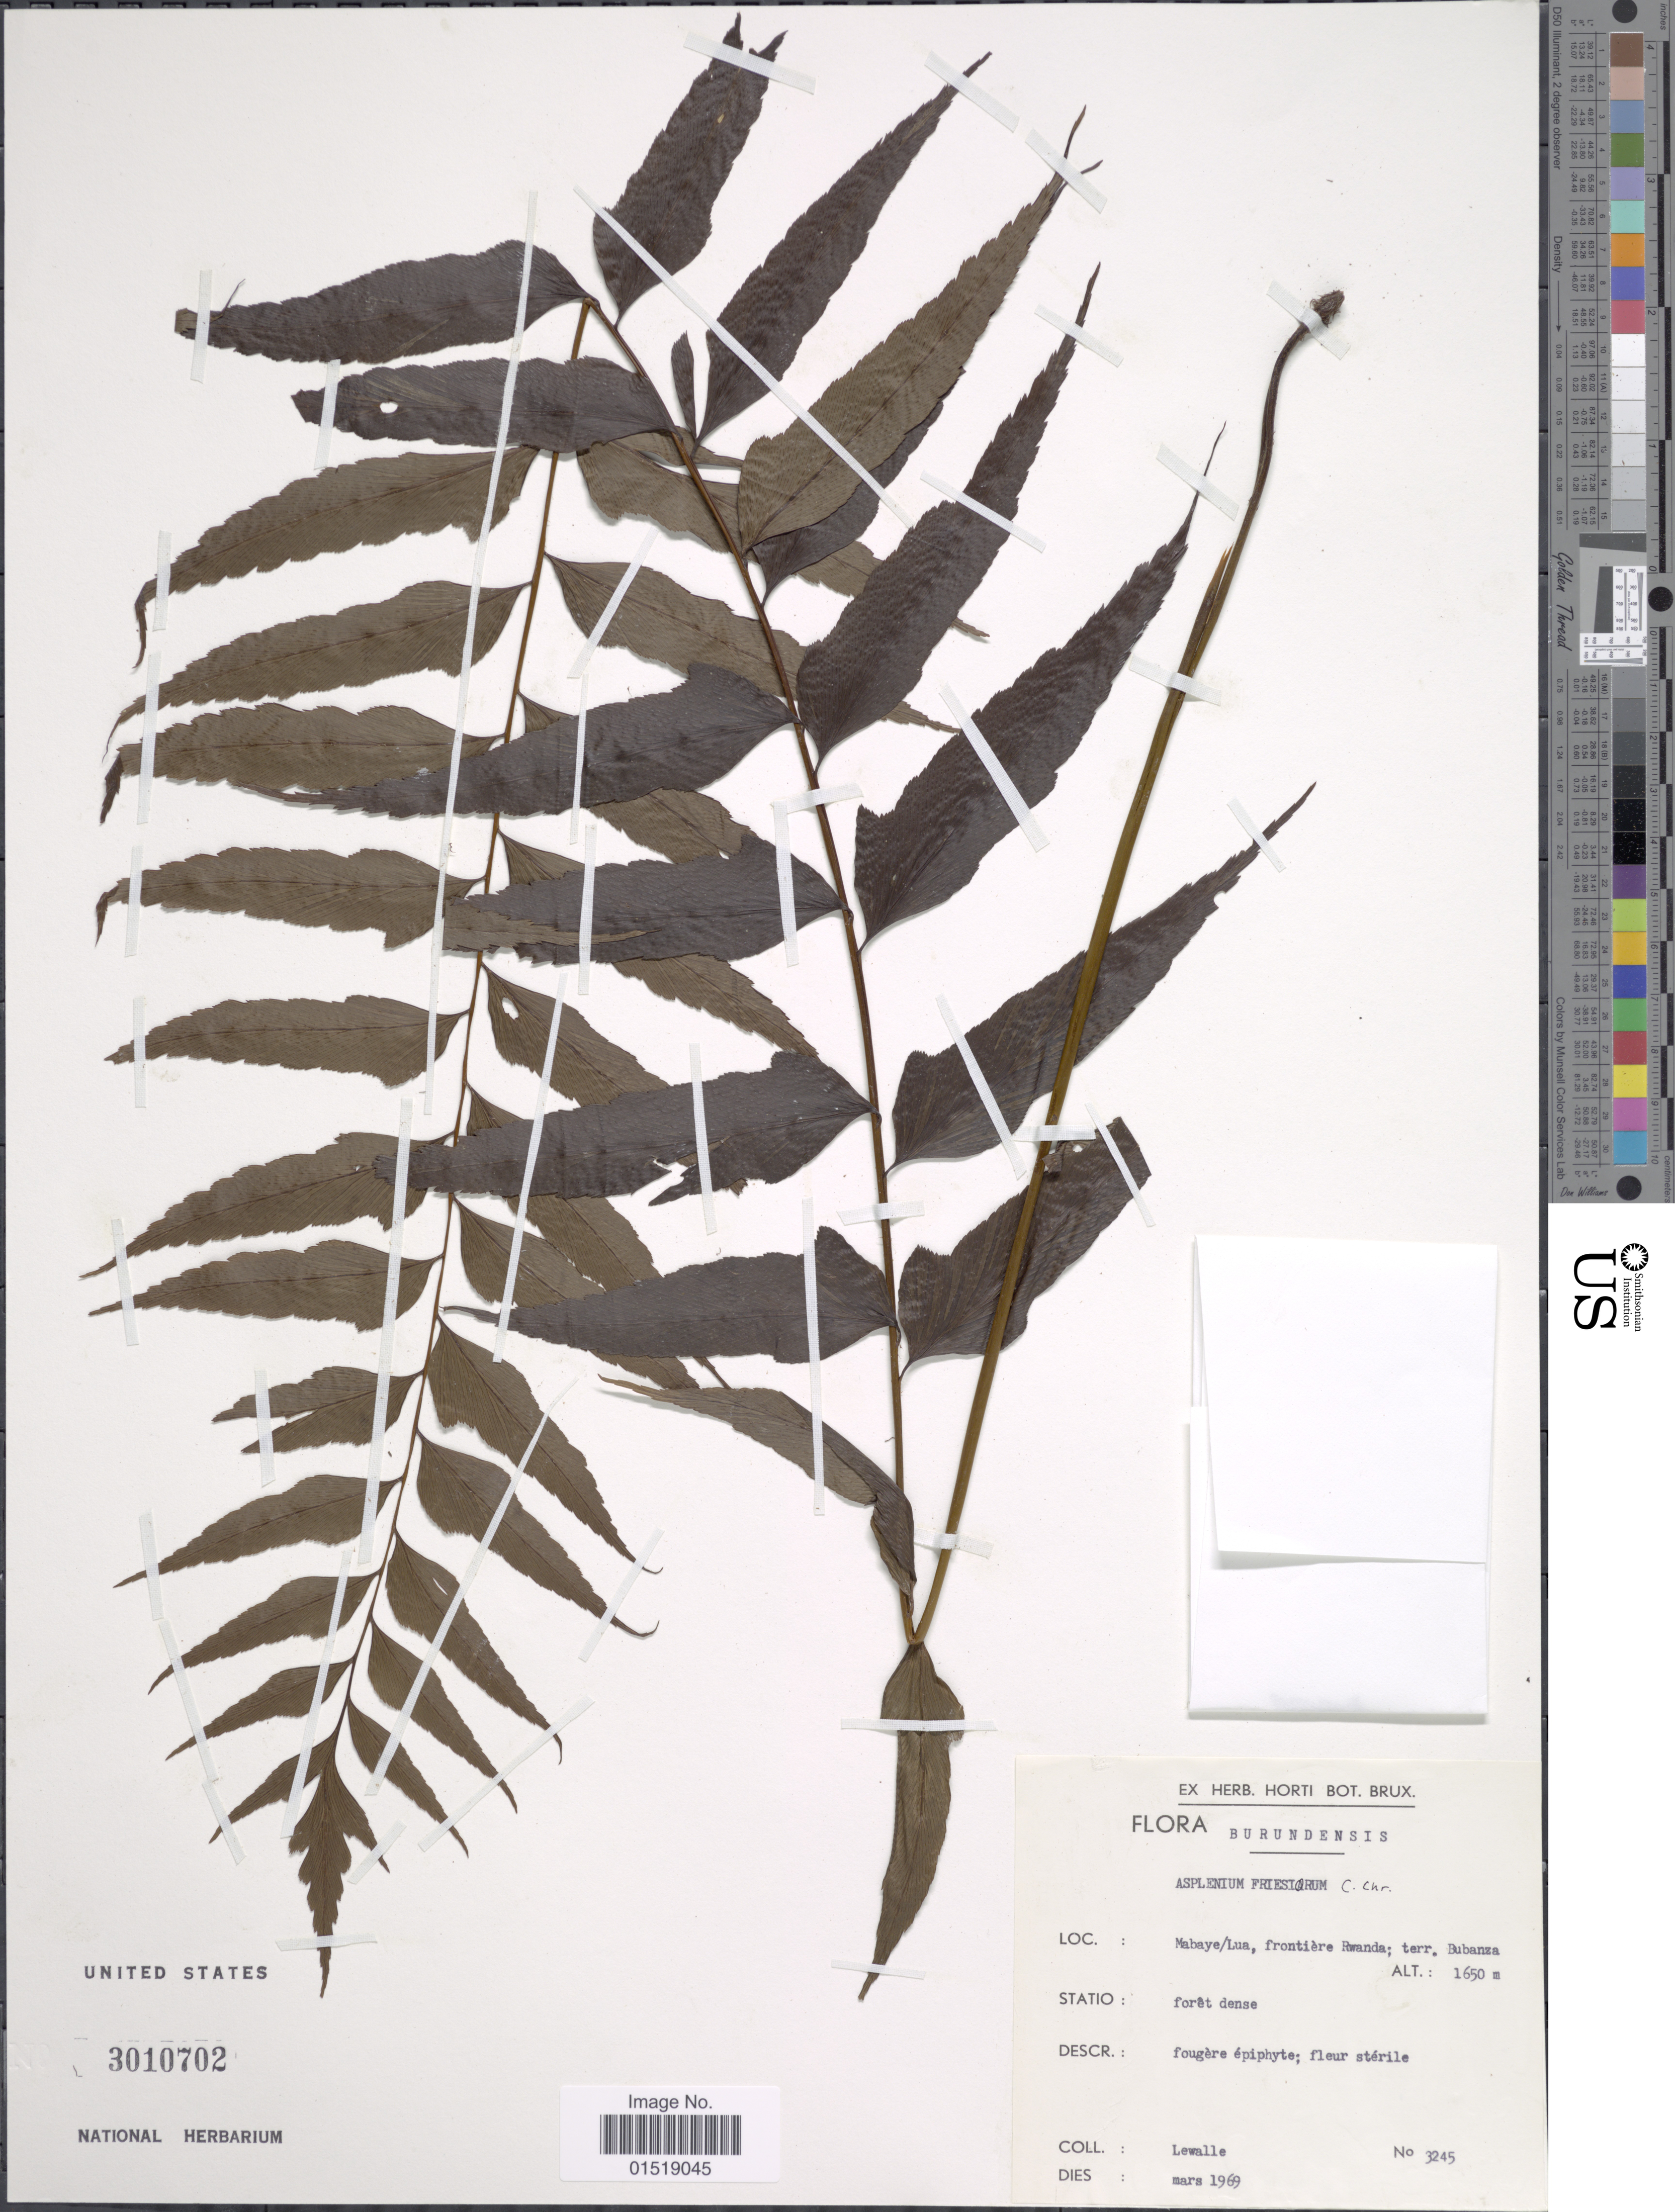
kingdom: Plantae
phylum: Tracheophyta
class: Polypodiopsida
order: Polypodiales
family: Aspleniaceae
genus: Asplenium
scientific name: Asplenium friesiorum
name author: C. Chr.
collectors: Lewalle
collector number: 3245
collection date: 1969-03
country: Burundi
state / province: Bubanza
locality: Burundensis. Mabaye/Lua, frontière Rwanda; terr. Bubanza.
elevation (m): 1650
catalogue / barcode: US 3010702